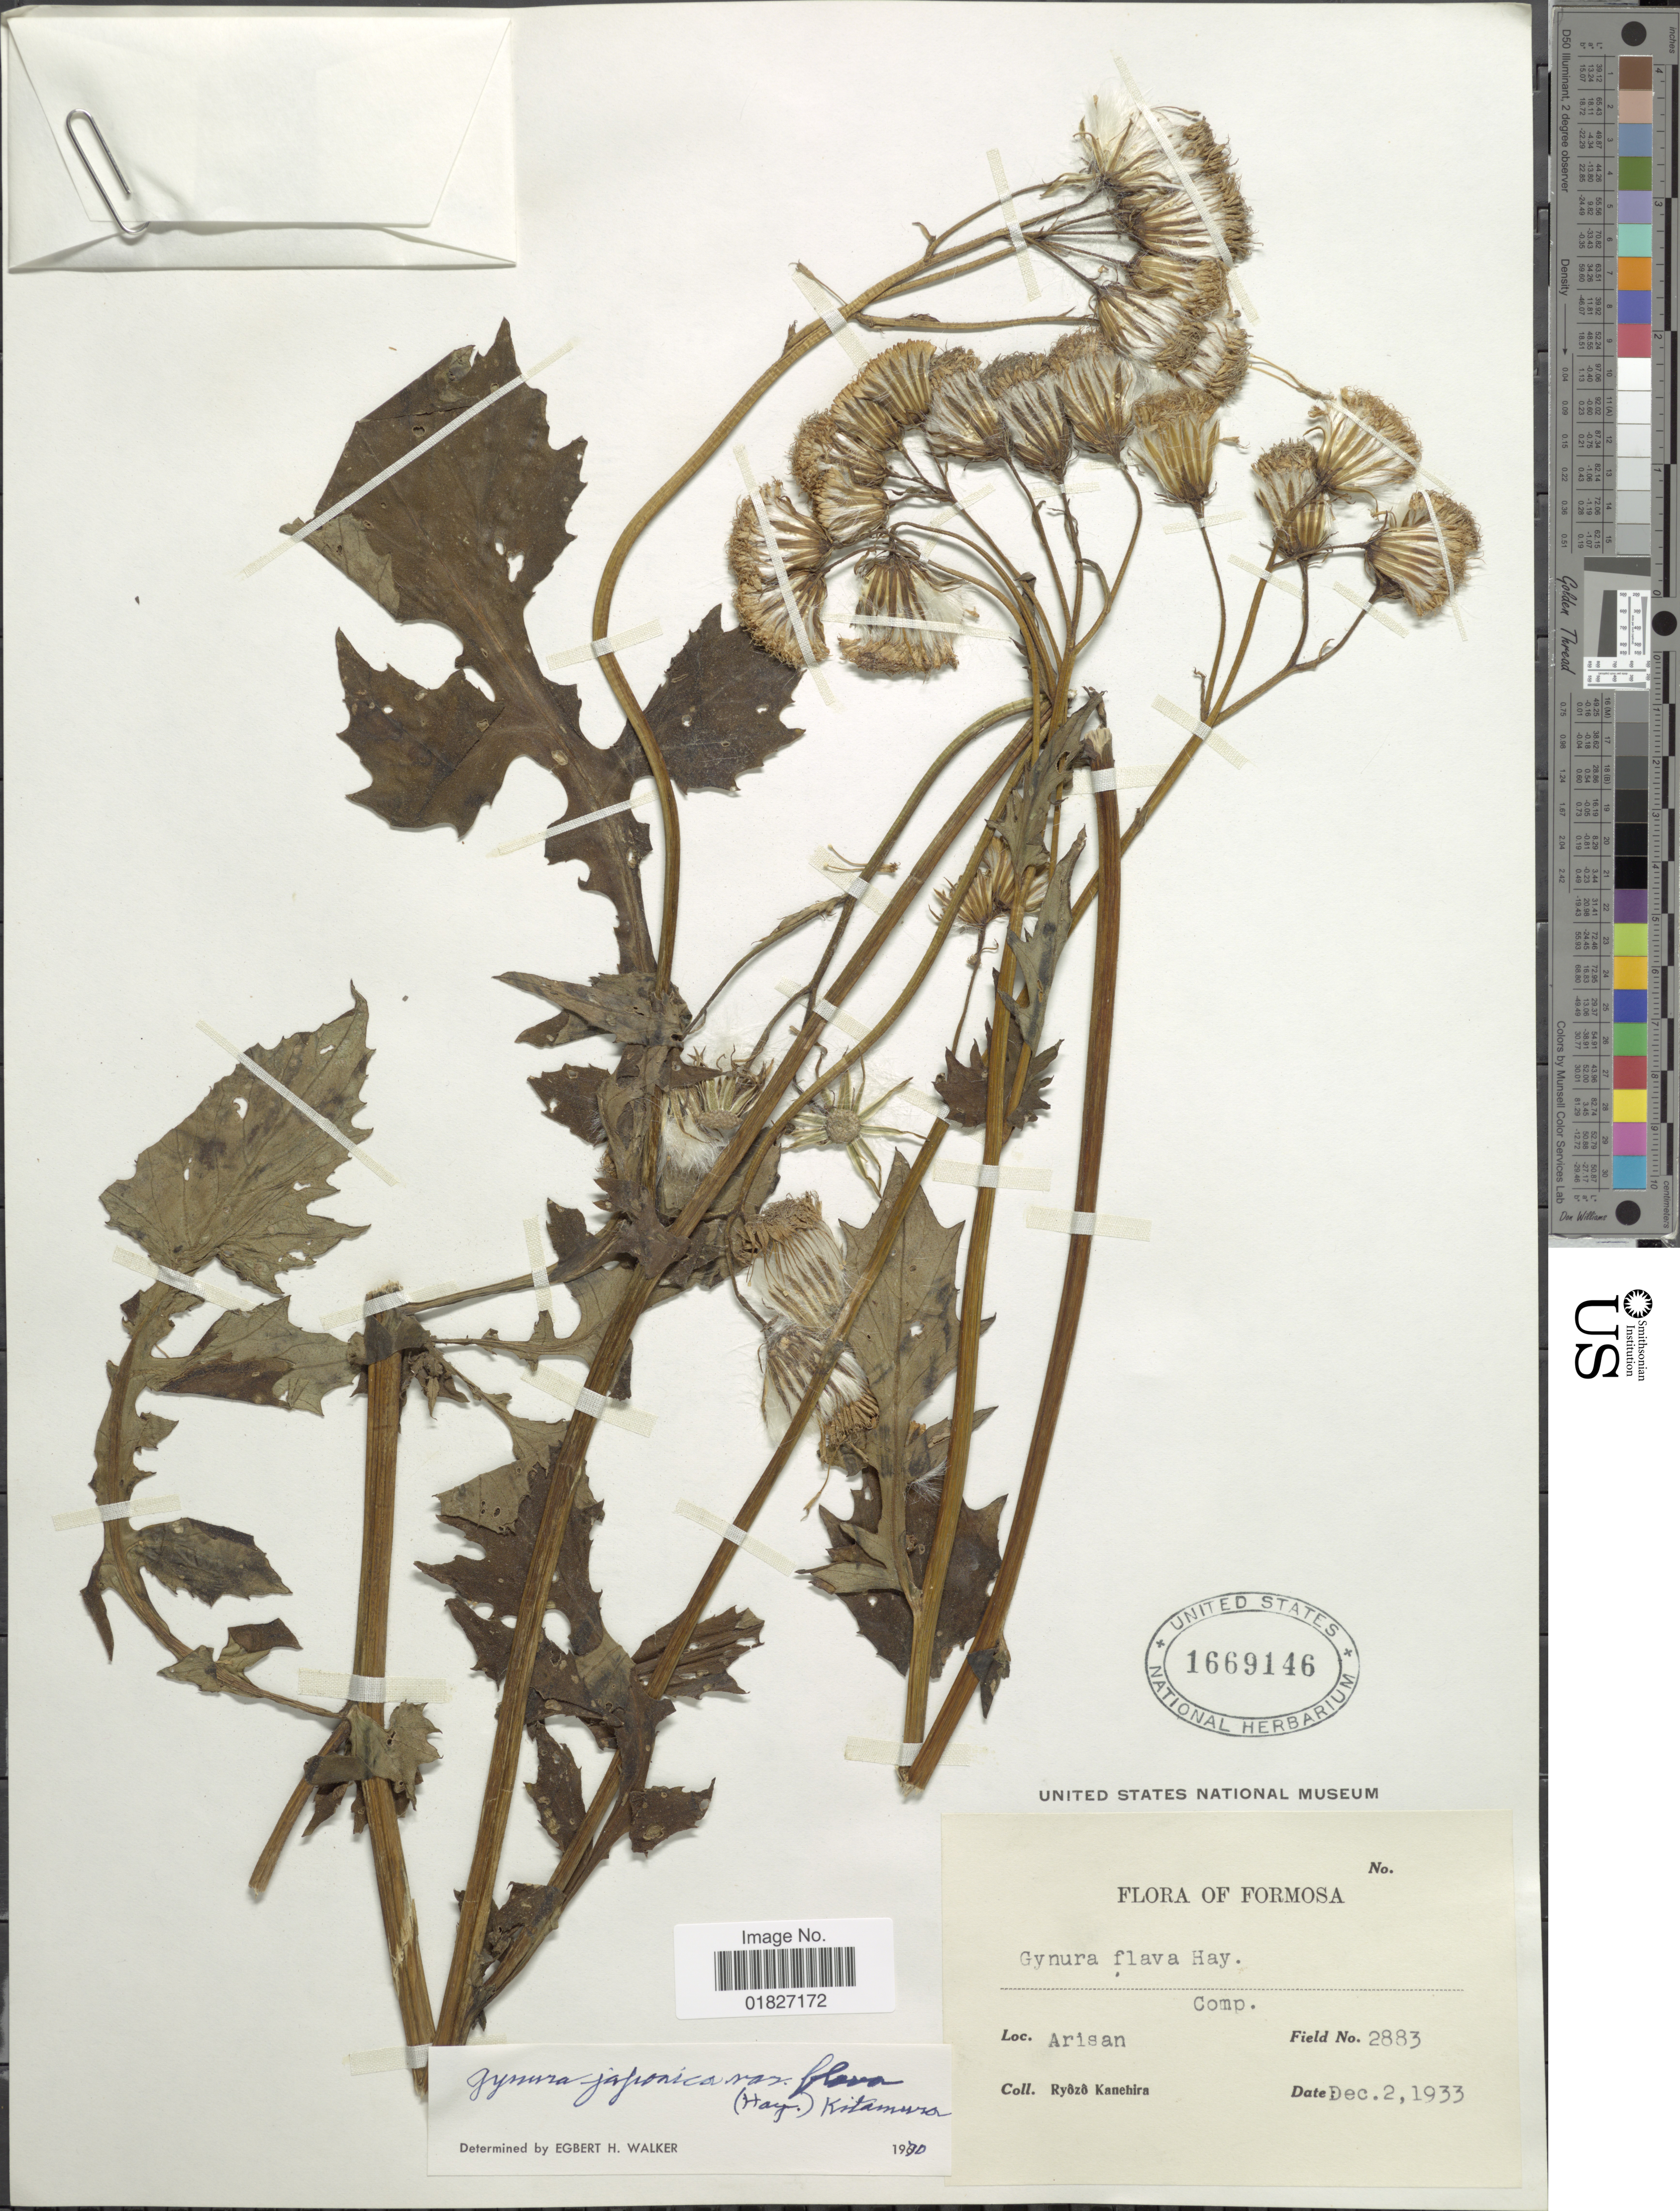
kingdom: Plantae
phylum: Tracheophyta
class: Magnoliopsida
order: Asterales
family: Asteraceae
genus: Gynura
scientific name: Gynura japonica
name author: (L. f.) Juel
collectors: R. Kanehira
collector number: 2883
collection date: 1933-12-02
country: Taiwan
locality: Formosa, Arisan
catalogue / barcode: US 1669146